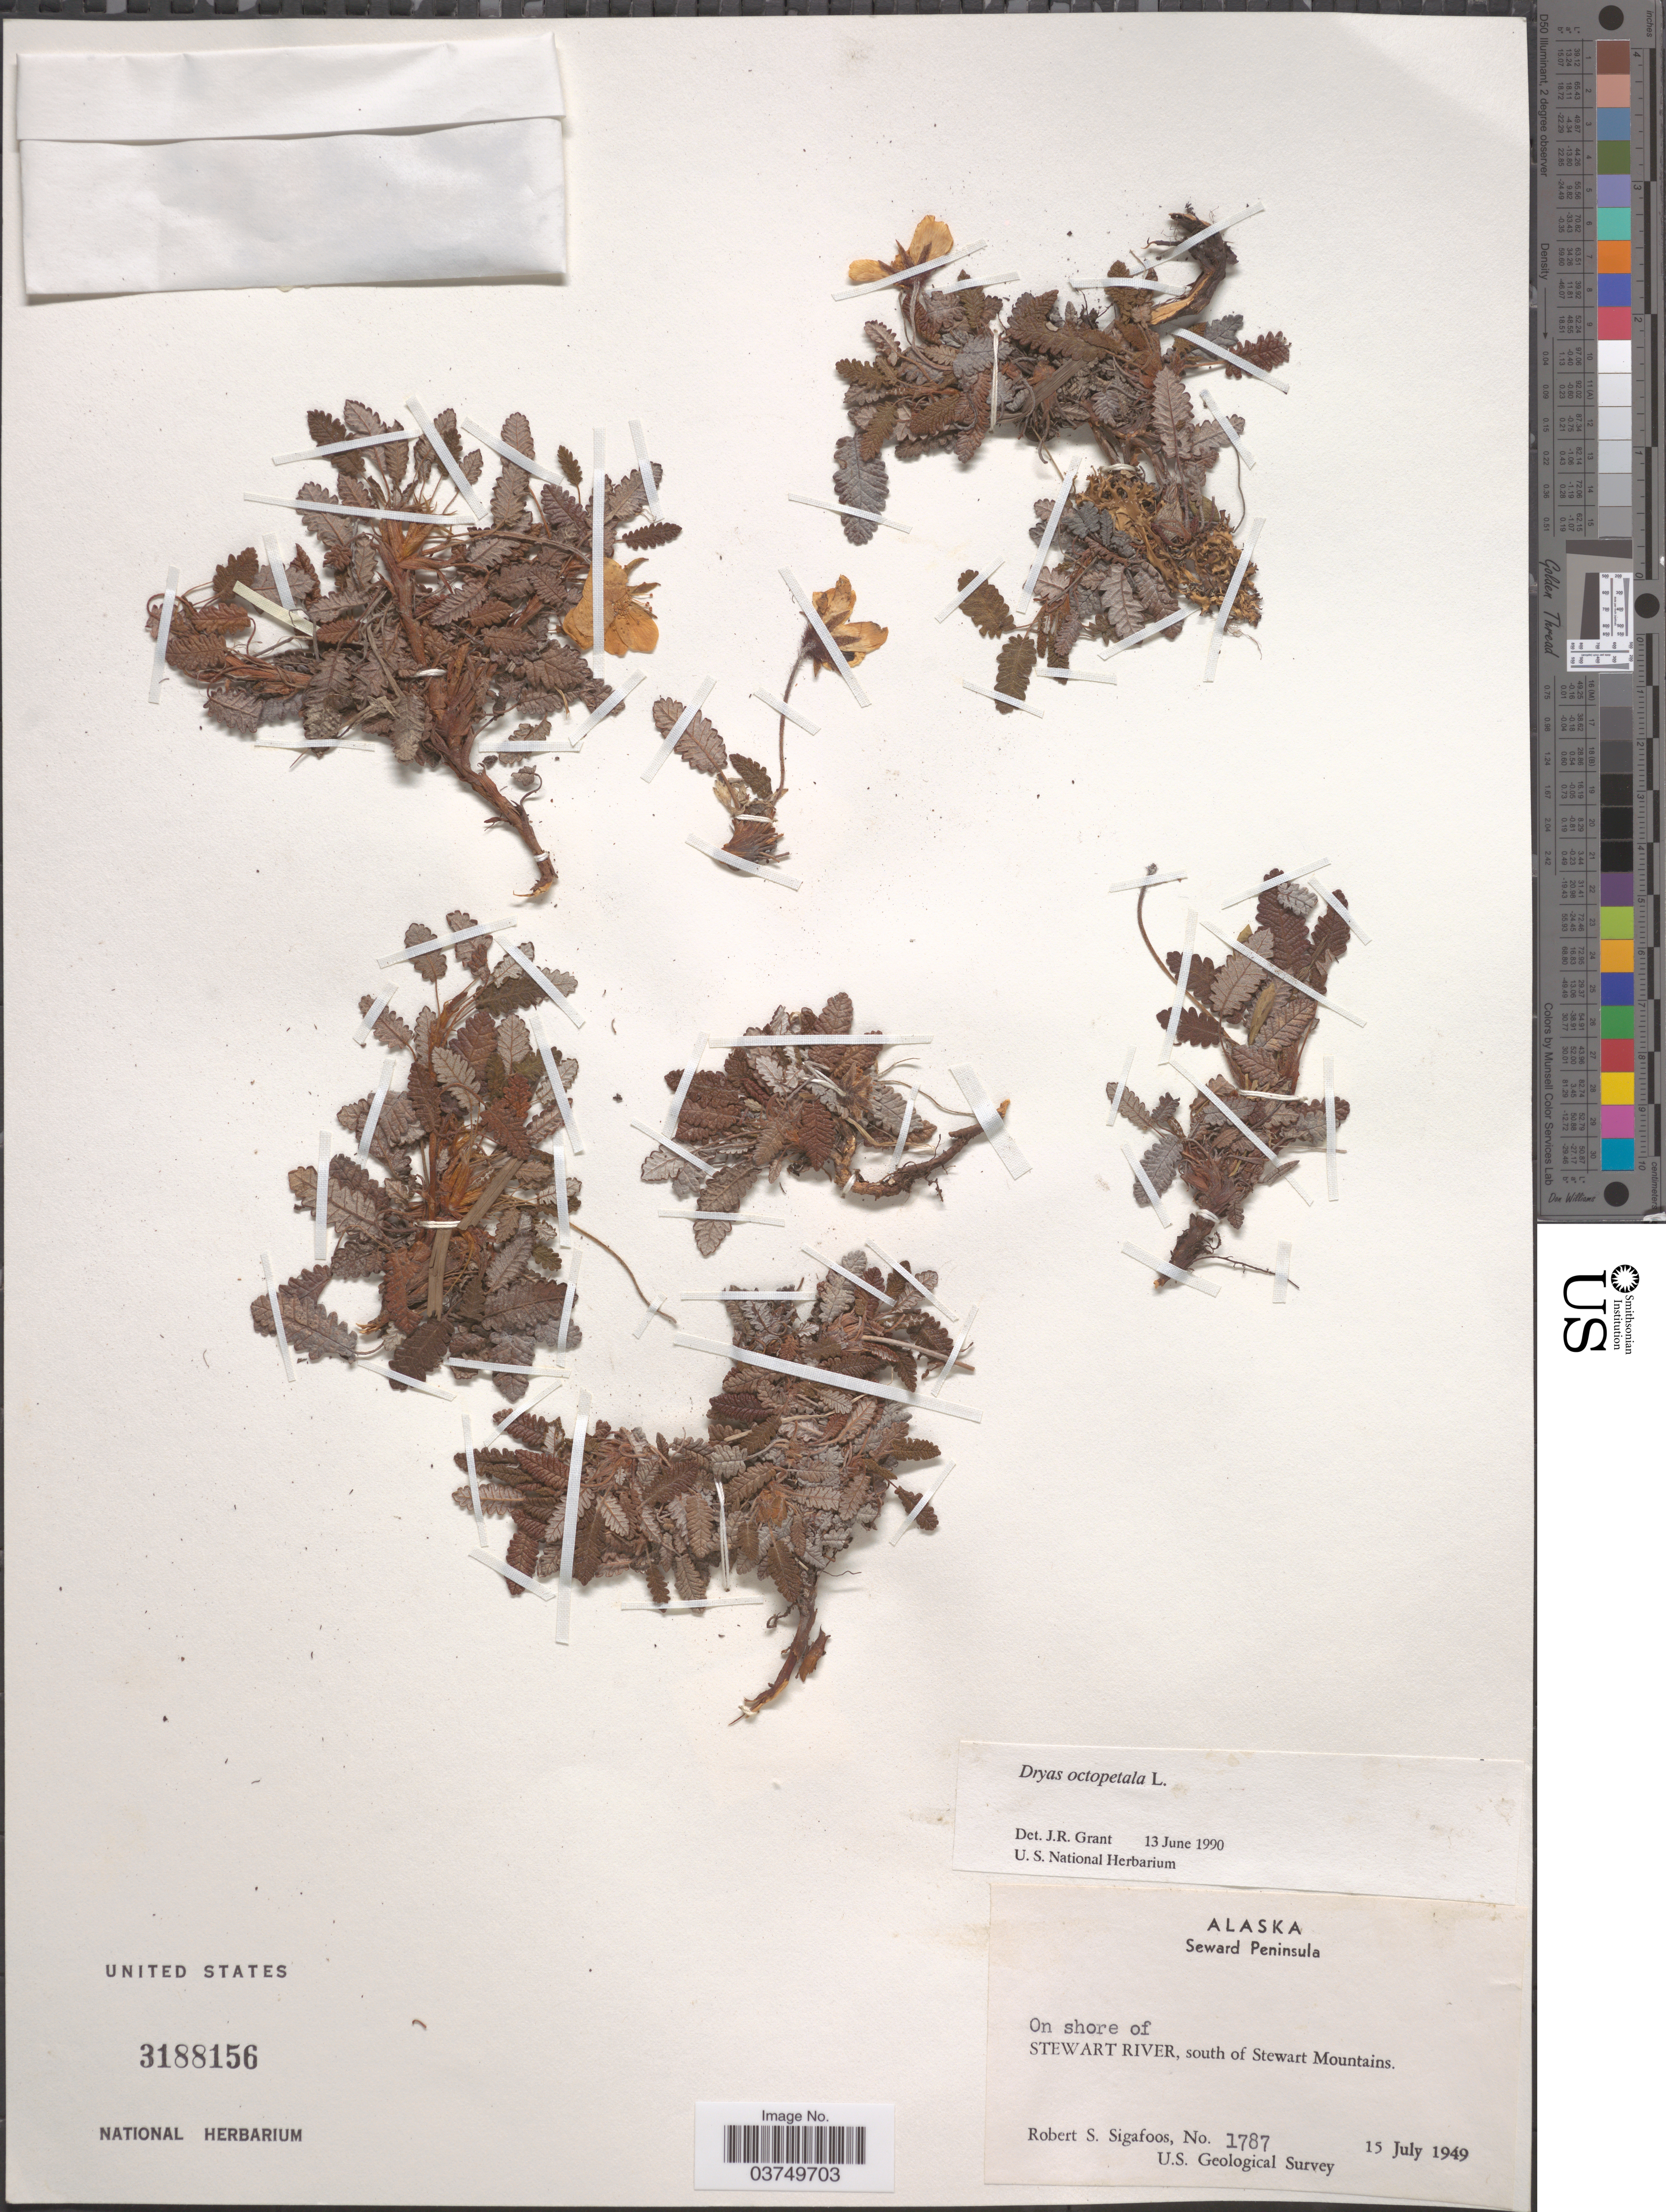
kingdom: Plantae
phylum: Tracheophyta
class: Magnoliopsida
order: Rosales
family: Rosaceae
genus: Dryas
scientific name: Dryas octopetala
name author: L.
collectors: R. Sigafoos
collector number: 1787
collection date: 1949-07-15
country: United States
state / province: Alaska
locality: Seward Peninsula. On shore of Stewart River, south of Stewart Mountains.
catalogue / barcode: US 3188156